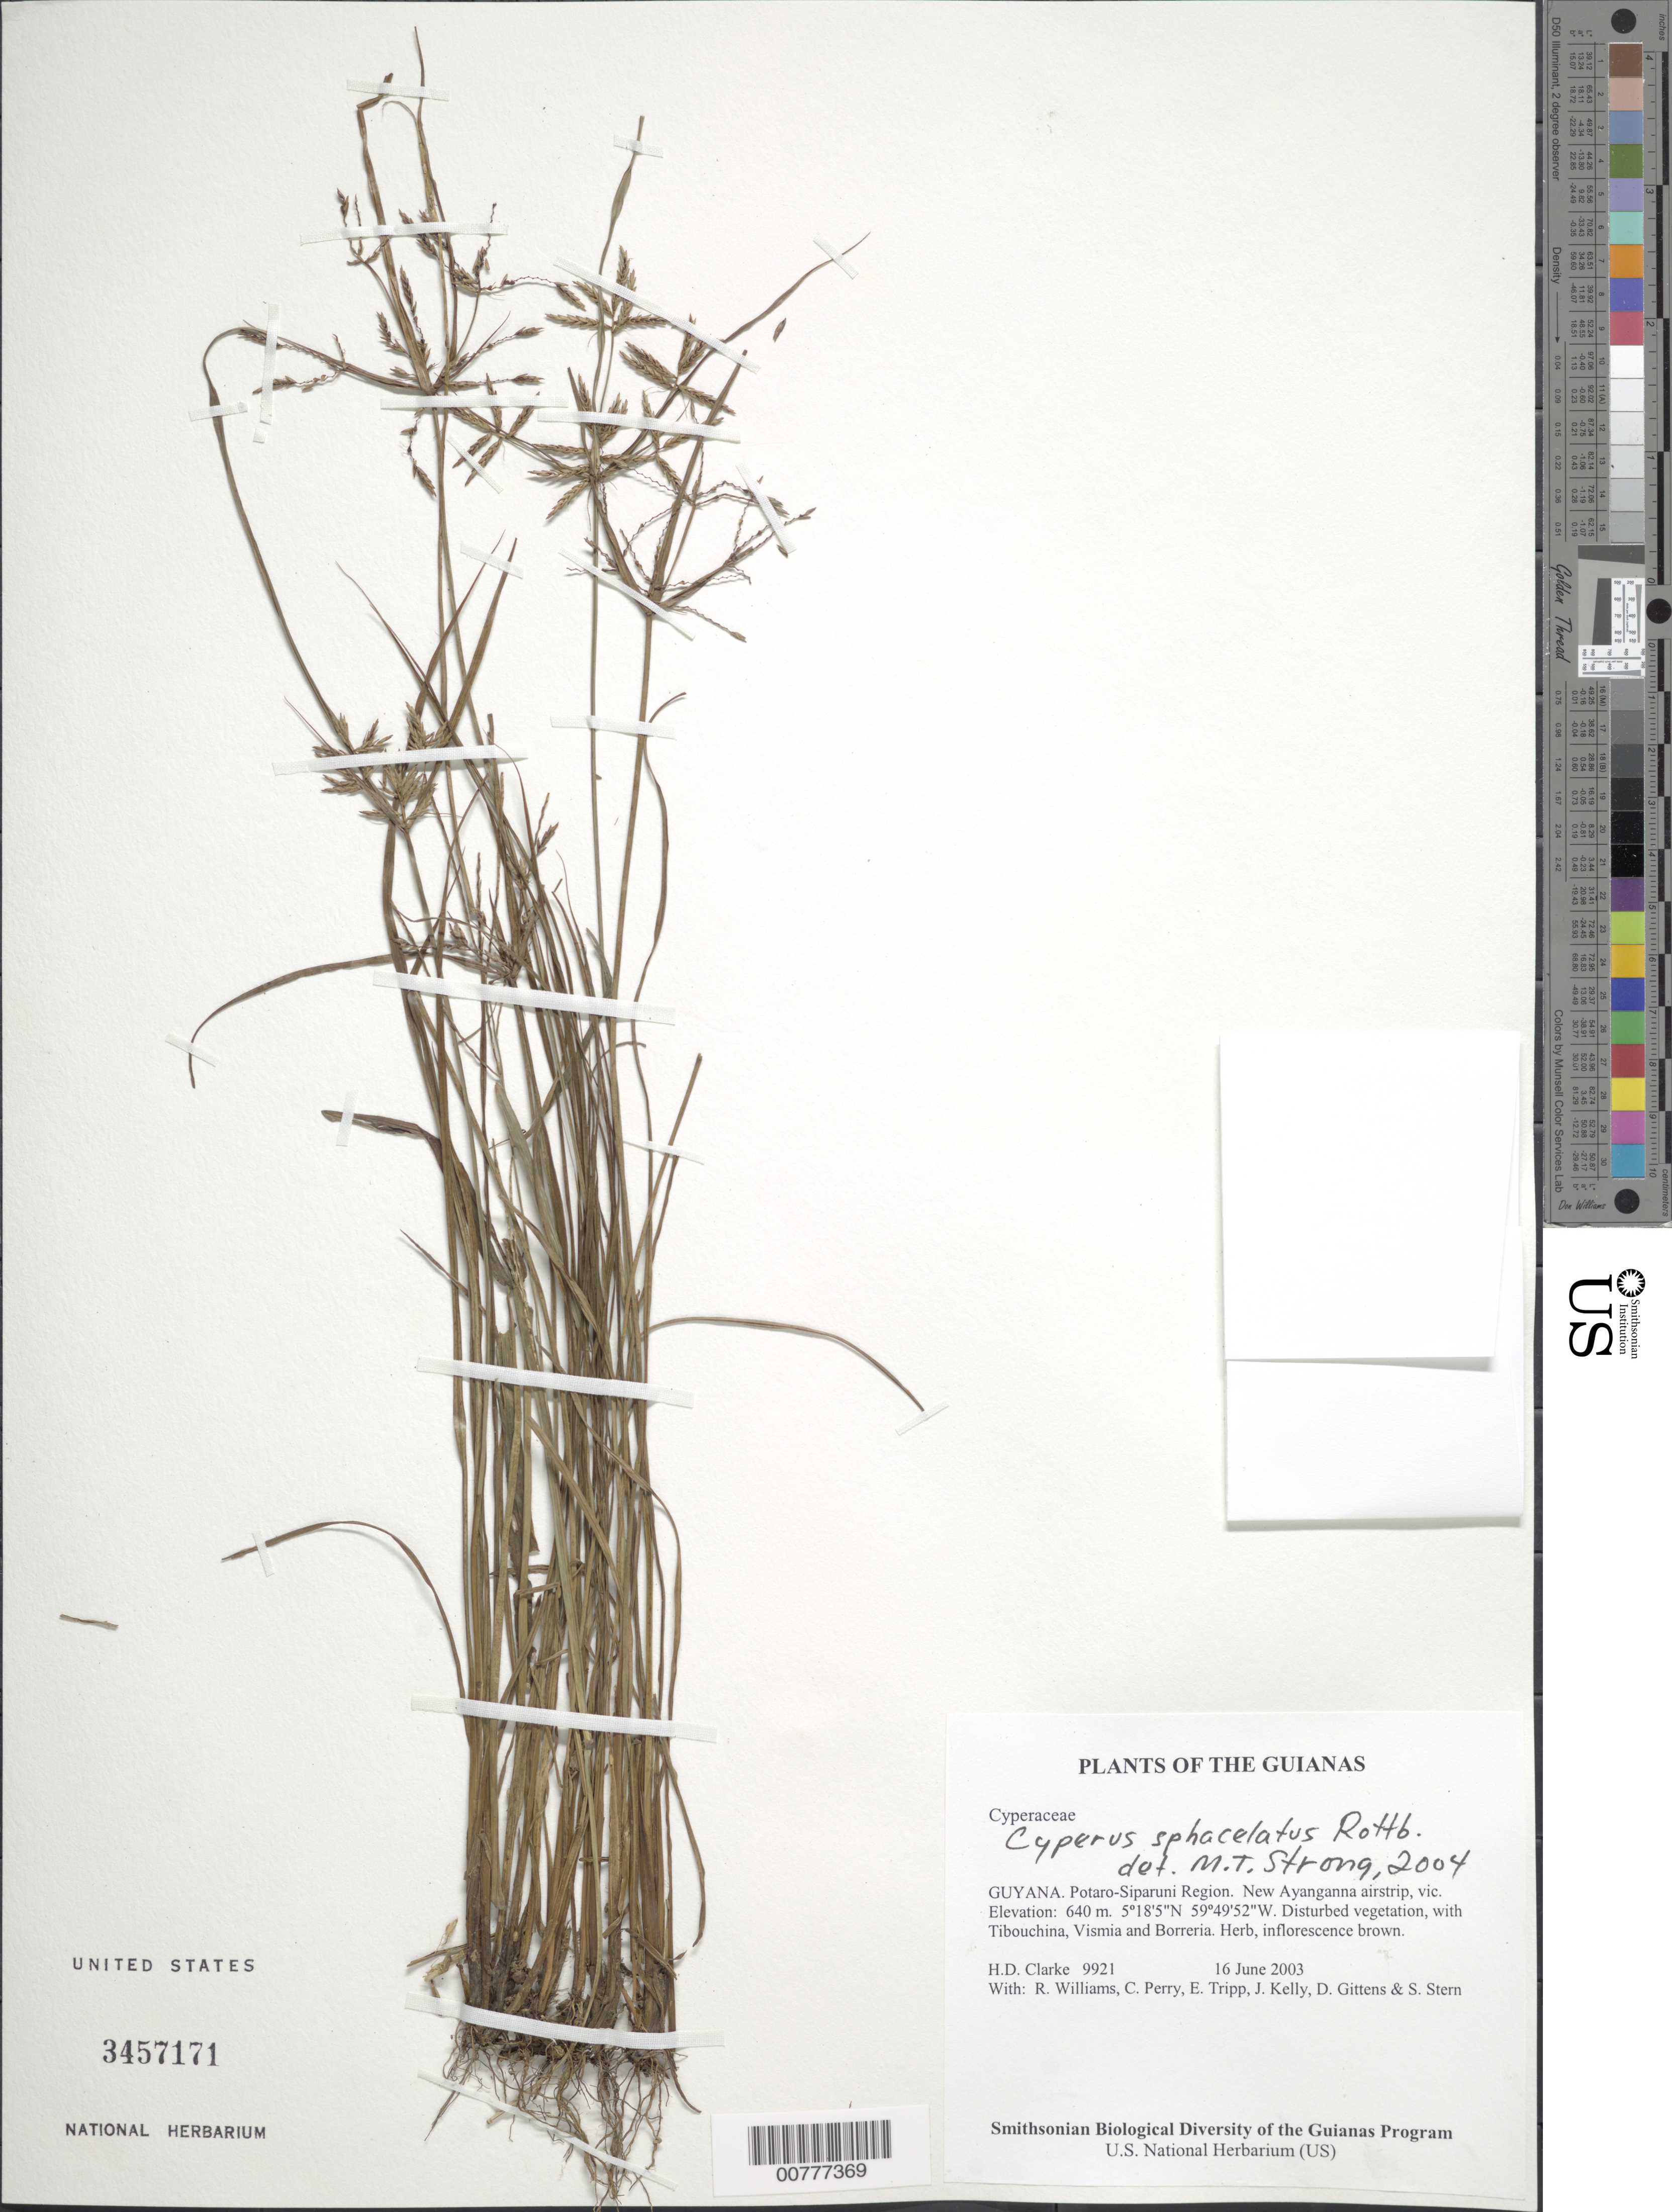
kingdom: Plantae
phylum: Tracheophyta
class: Liliopsida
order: Poales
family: Cyperaceae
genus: Cyperus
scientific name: Cyperus sphacelatus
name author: Rottb.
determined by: Strong, M. T., (US), Smithsonian Institution - National Museum of Natural History (UNITED STATES)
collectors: H. D. Clarke, R. Williams, C. Perry, E. Tripp, J. Kelly, D. Gittens & S. R. Stern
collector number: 9921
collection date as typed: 16 June 2003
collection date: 2003-06-16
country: Guyana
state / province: Potaro-Siparuni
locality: New Ayanganna airstrip, vic.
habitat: Disturbed vegetation, with Tibouchina, Vismia and Borreria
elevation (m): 640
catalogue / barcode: US 3457171